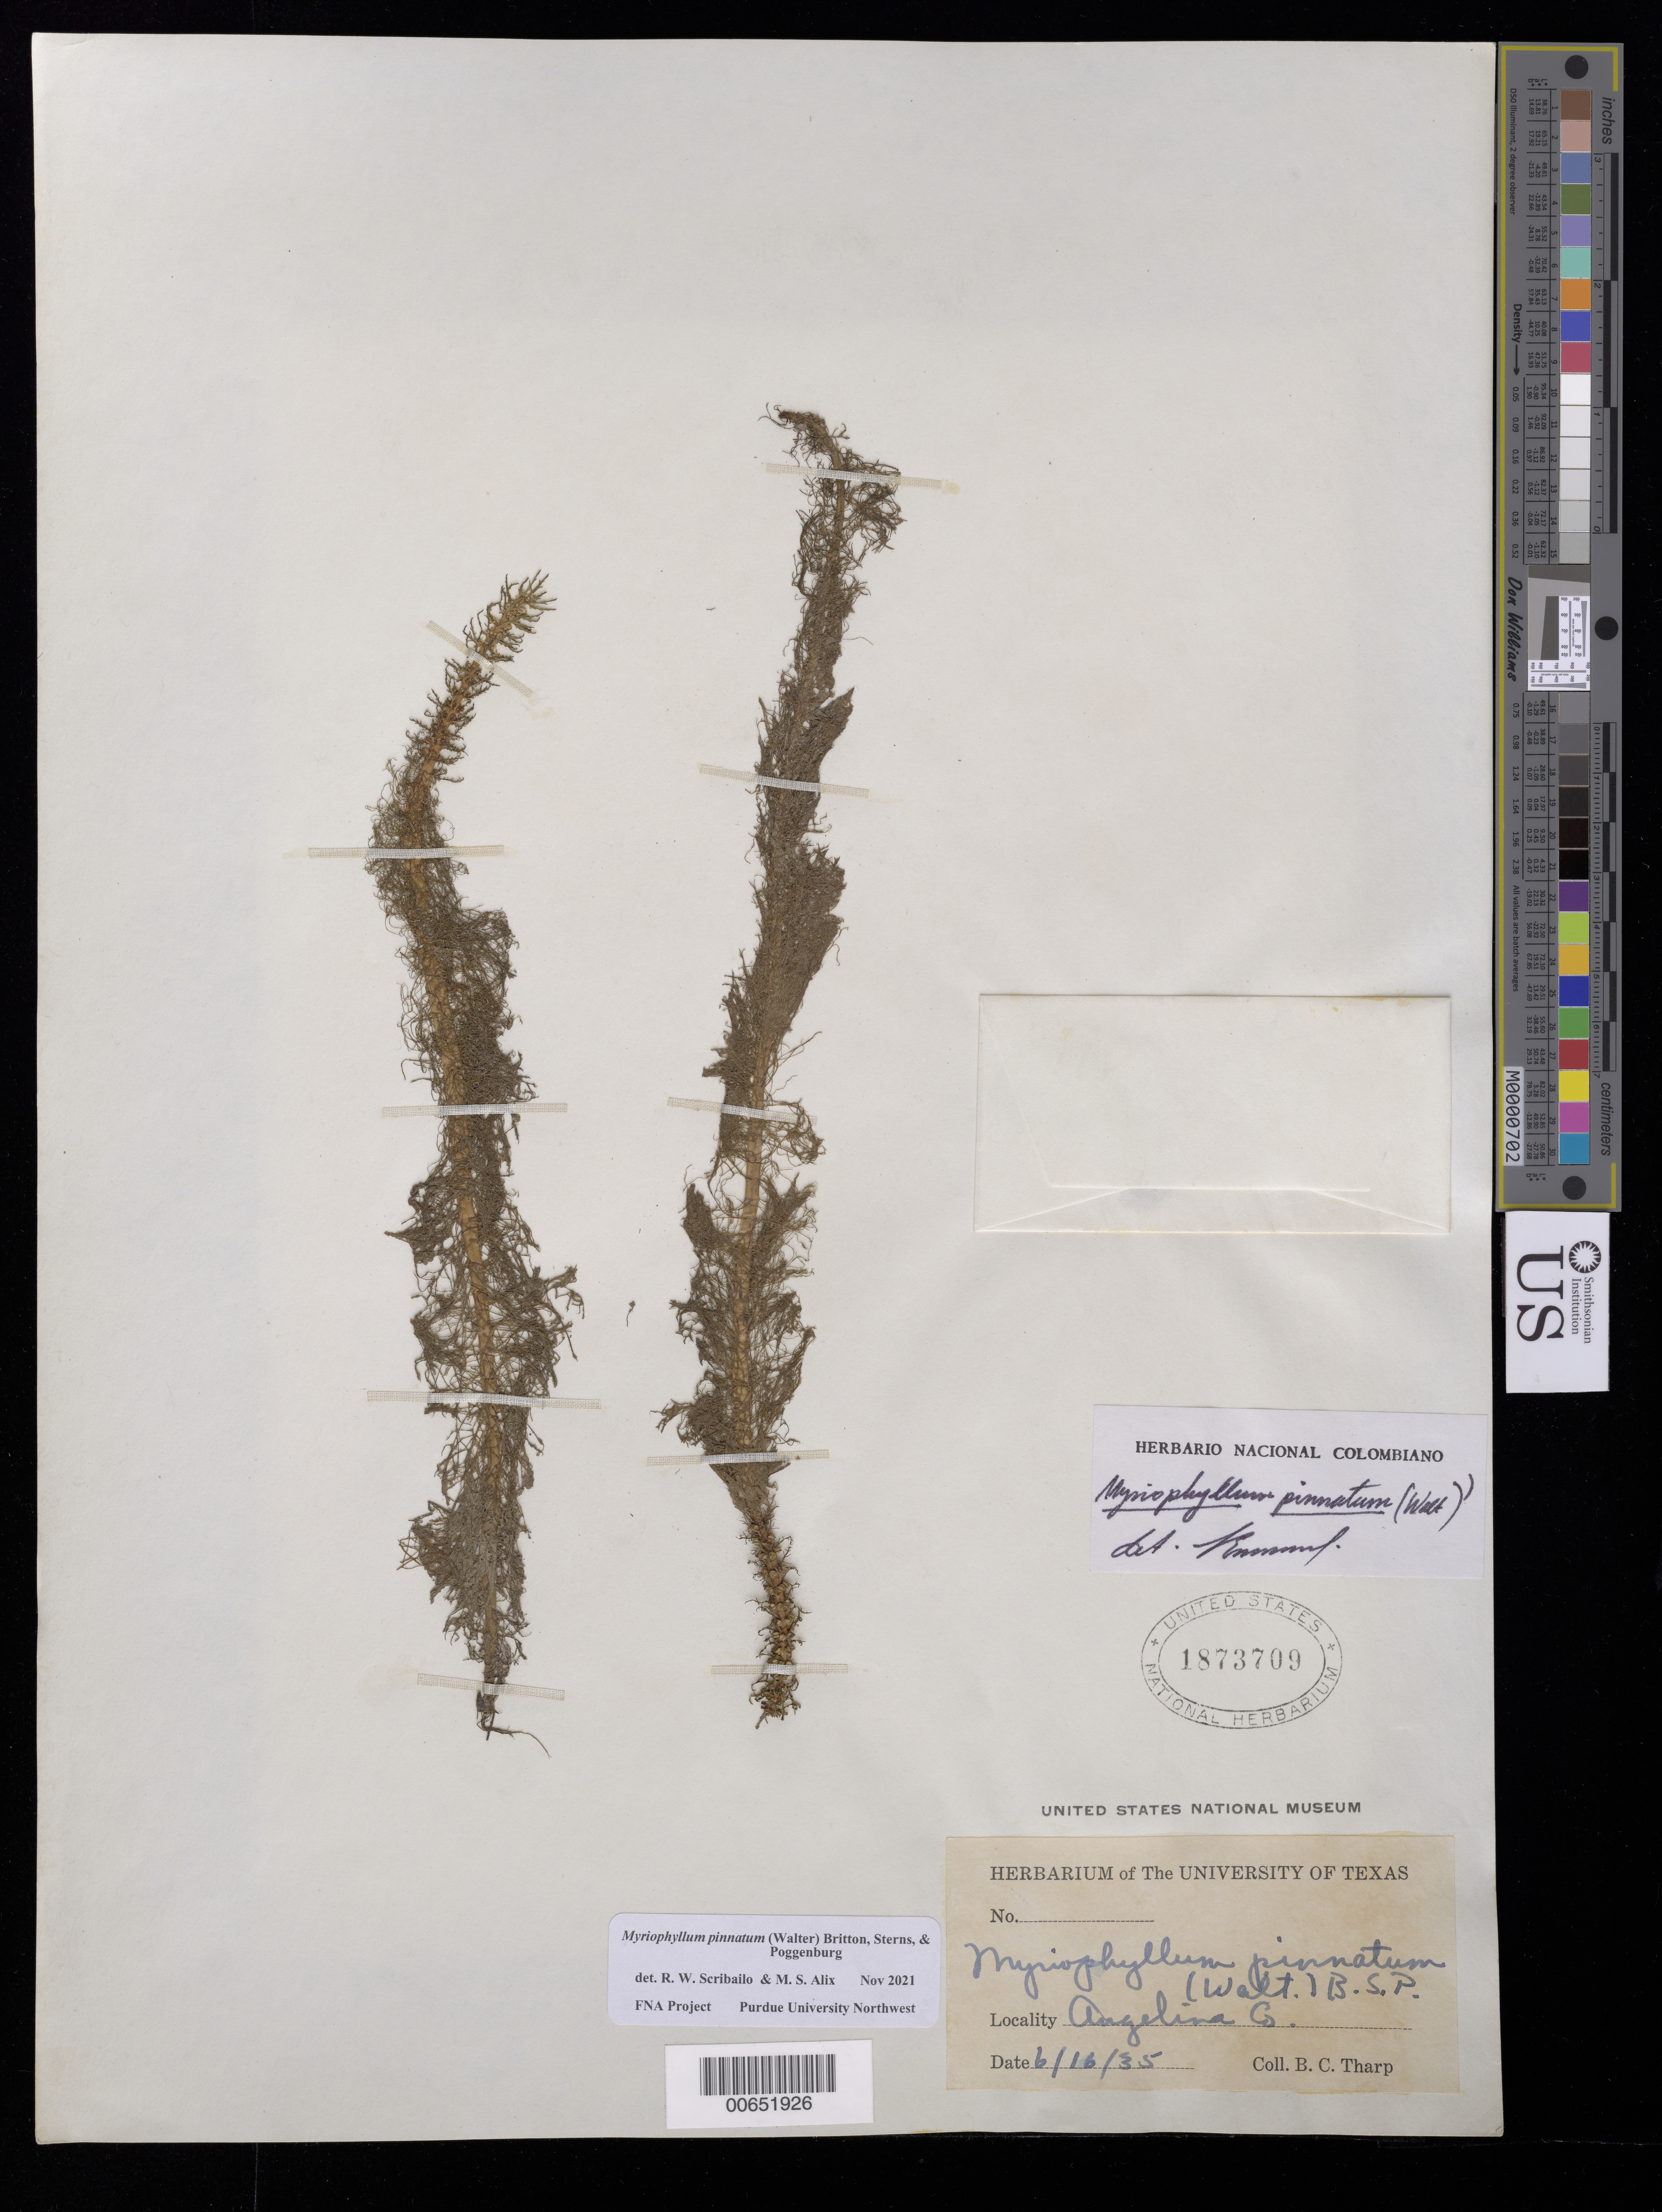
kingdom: Plantae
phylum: Tracheophyta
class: Magnoliopsida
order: Saxifragales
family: Haloragaceae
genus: Myriophyllum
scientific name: Myriophyllum pinnatum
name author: (Walter) Britton, Stearns & Poggenb.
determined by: Scribailo, R. W.; Alix, M. S.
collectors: B. C. Tharp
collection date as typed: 16 Jun 1935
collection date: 1935-06-16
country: United States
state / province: Texas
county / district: Angelina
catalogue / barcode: US 1873709